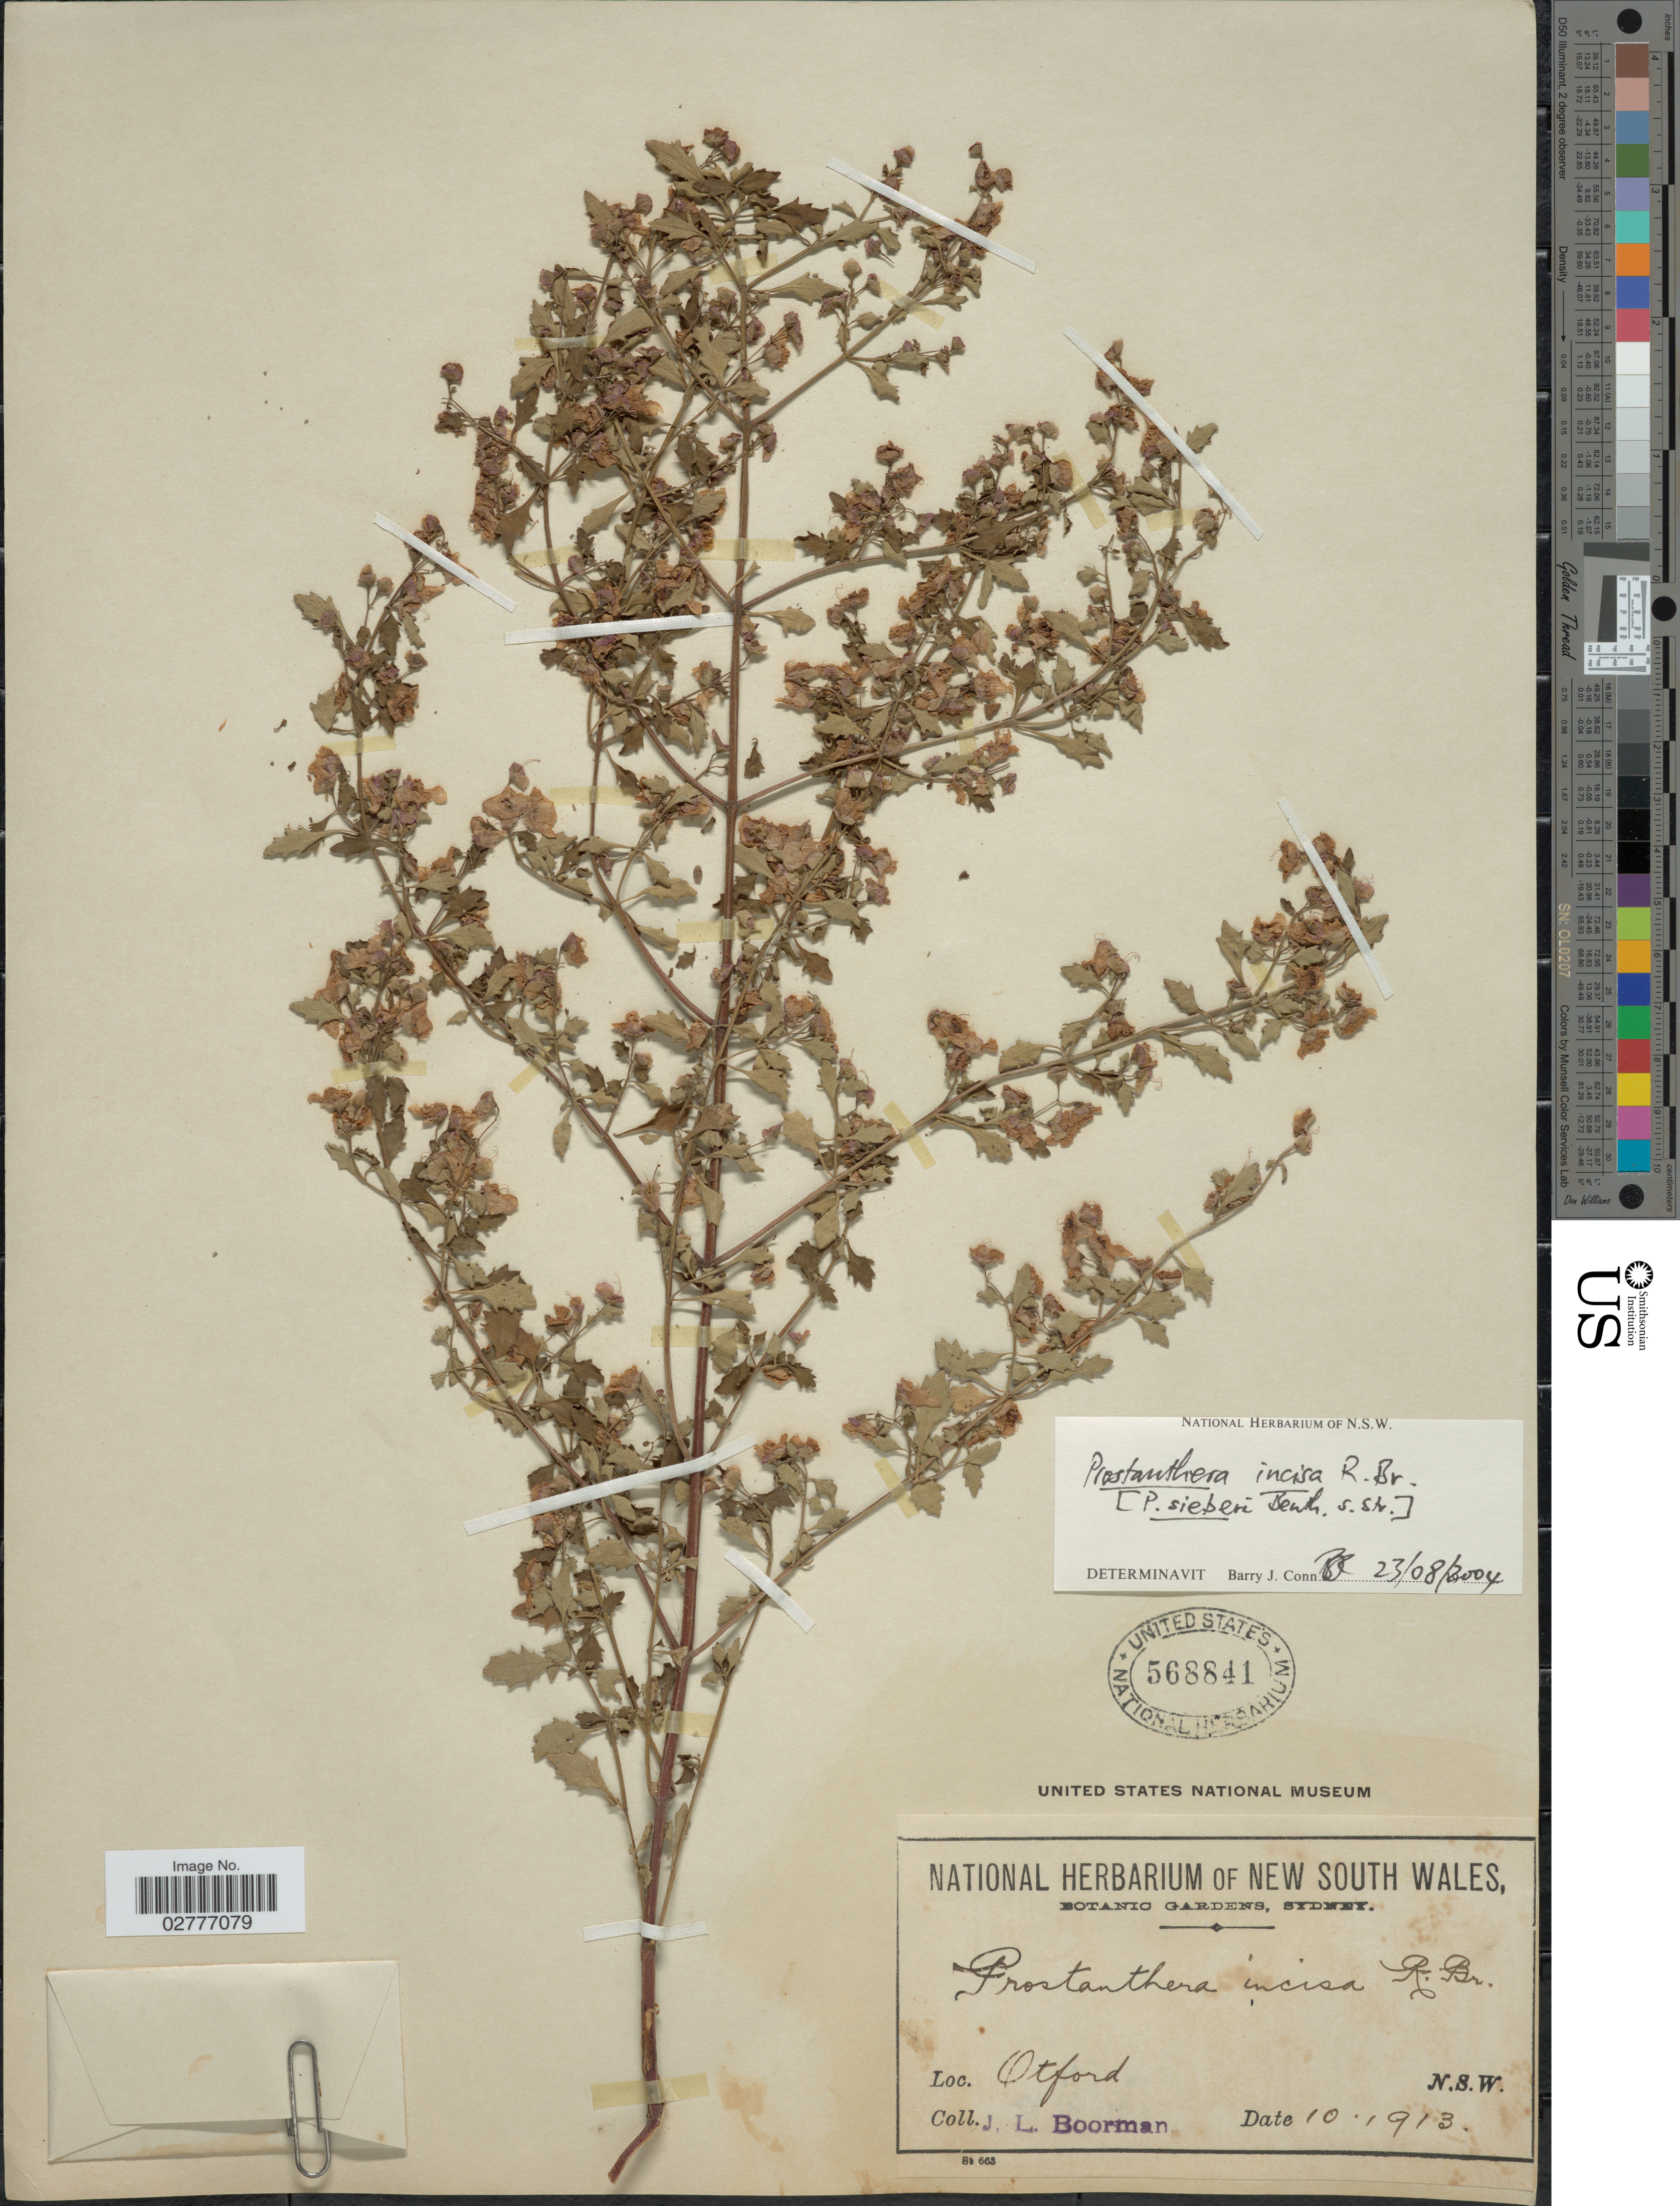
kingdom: Plantae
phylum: Tracheophyta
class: Magnoliopsida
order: Lamiales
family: Lamiaceae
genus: Prostanthera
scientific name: Prostanthera incisa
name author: R. Br.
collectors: J. Boorman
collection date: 1913-10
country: Australia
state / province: New South Wales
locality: Oxford. N.S.W.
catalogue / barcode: US 568841